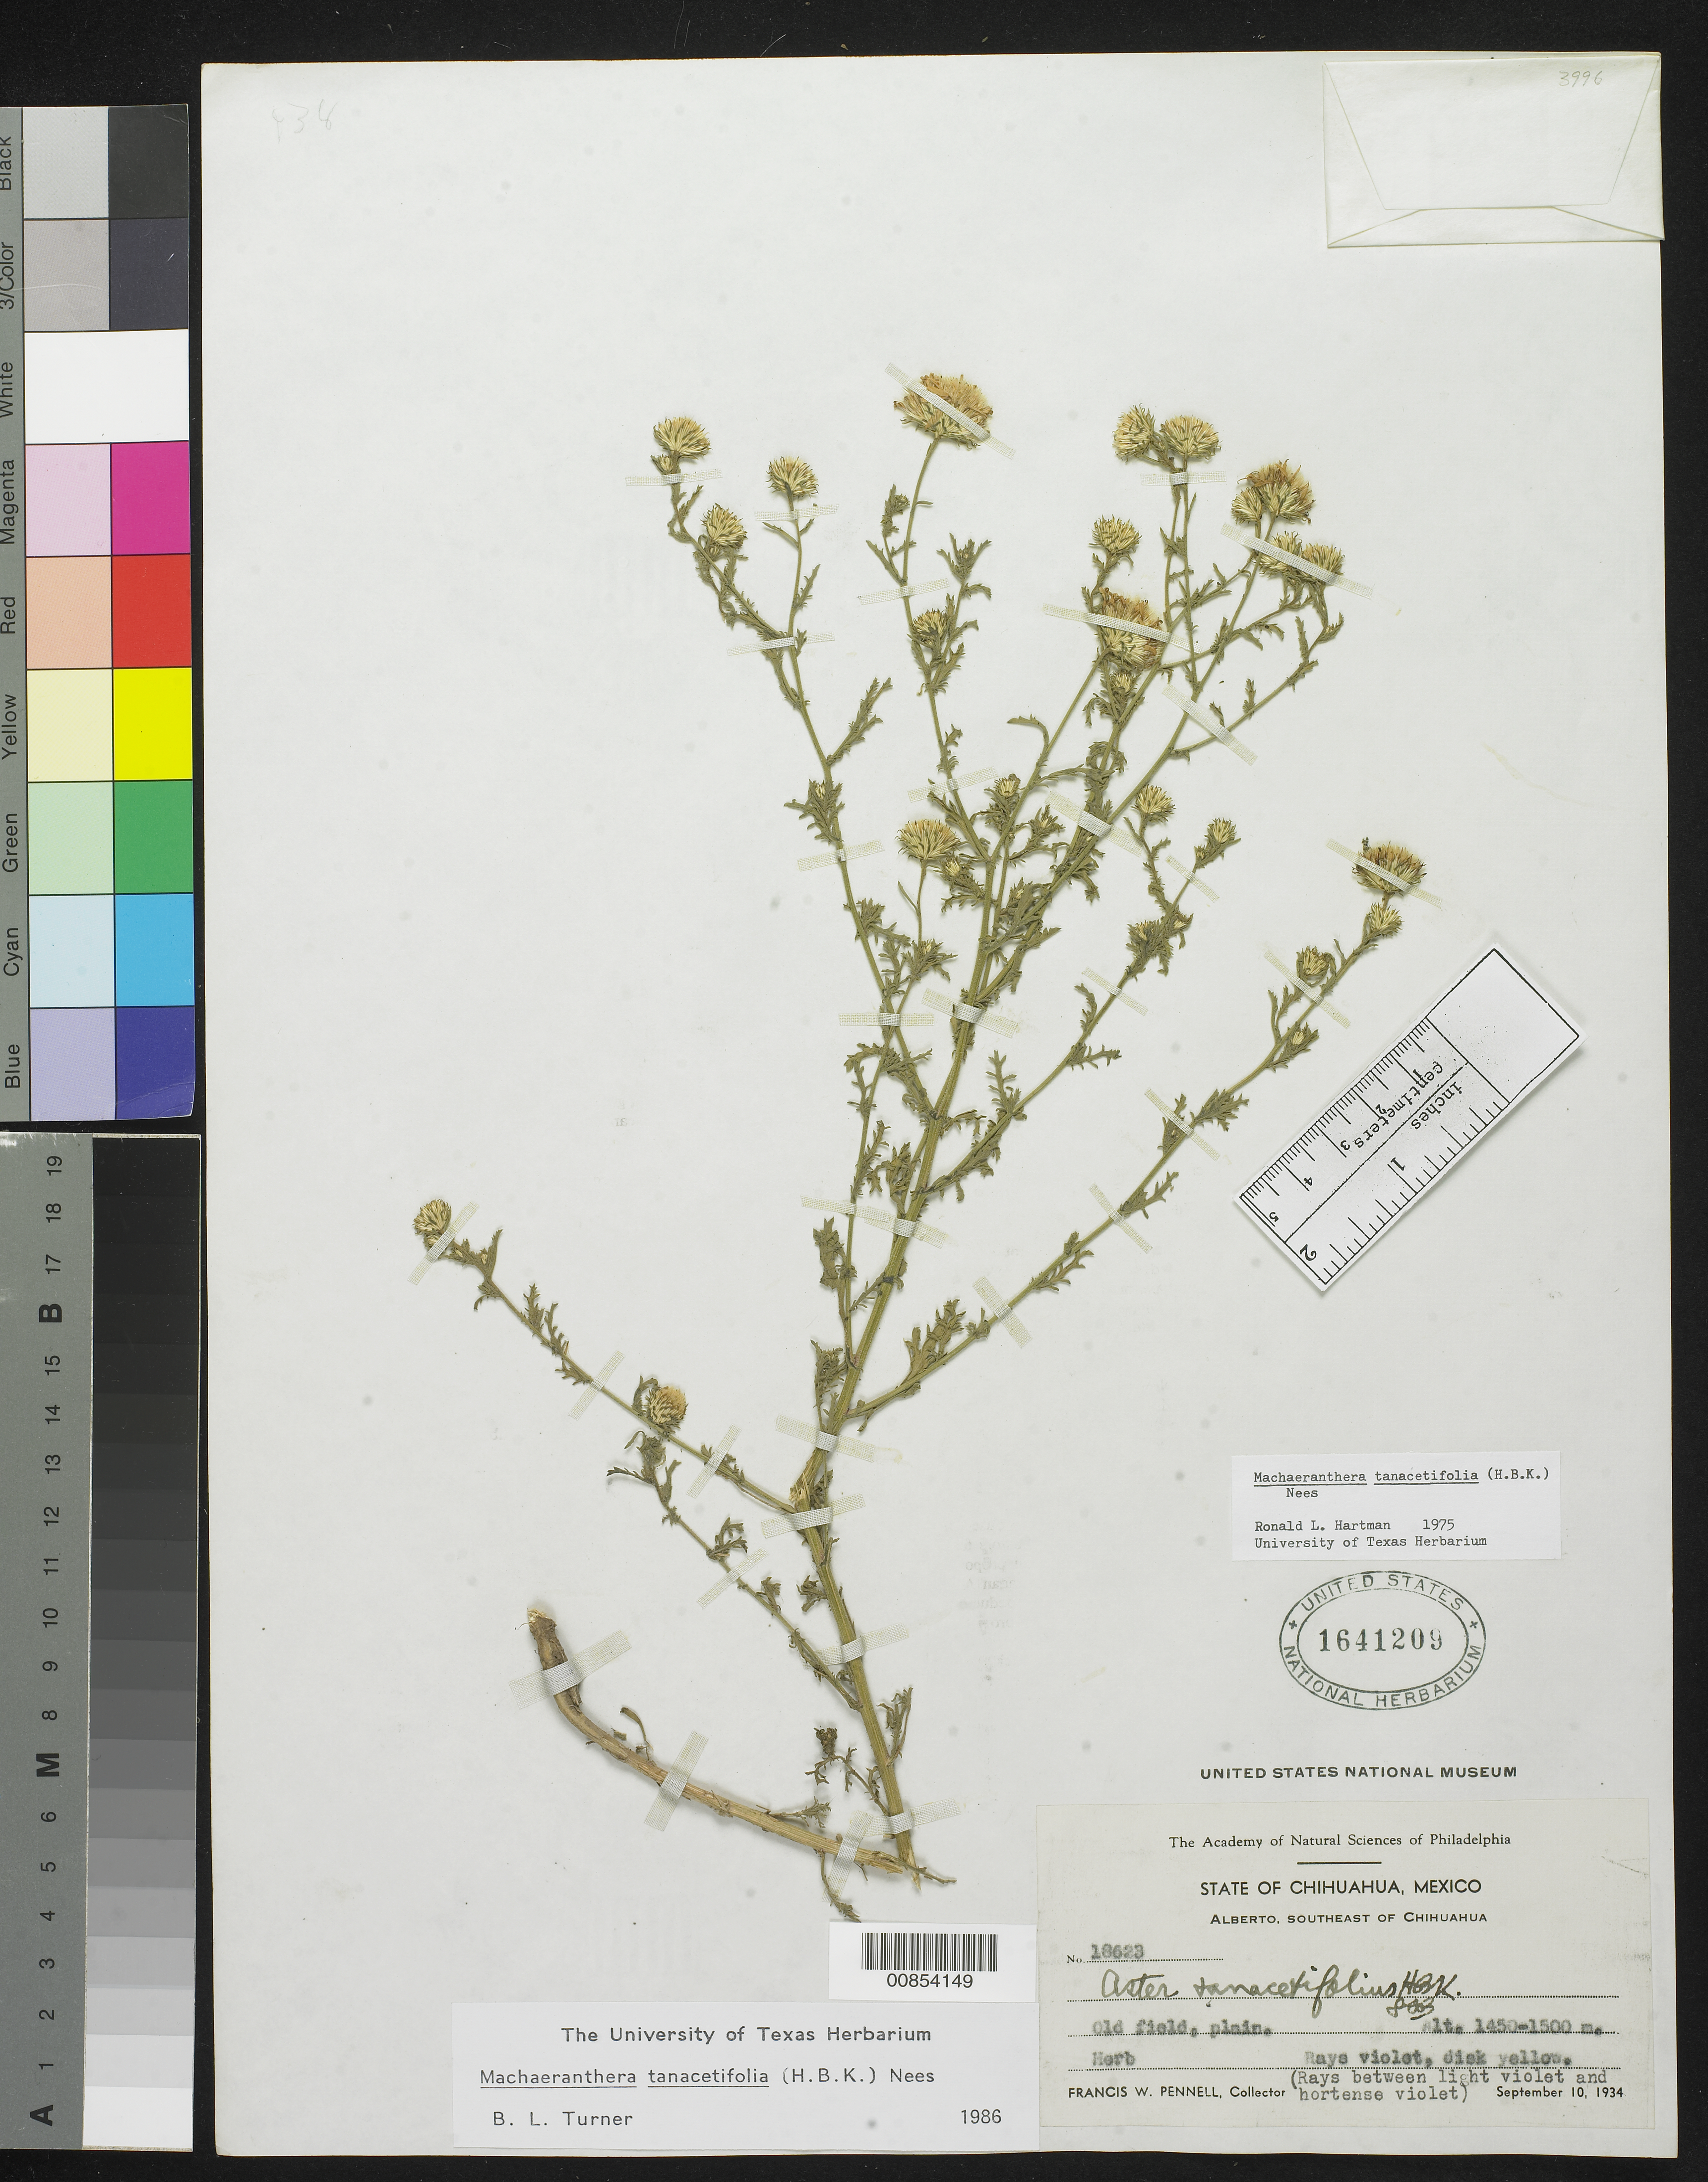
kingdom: Plantae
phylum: Tracheophyta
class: Magnoliopsida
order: Asterales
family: Asteraceae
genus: Machaeranthera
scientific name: Machaeranthera tanacetifolia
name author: (Kunth) Nees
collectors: F. W. Pennell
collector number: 18623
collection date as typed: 10 Sep 1934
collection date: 1934-09-10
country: Mexico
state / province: Chihuahua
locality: Alberto, Southeast Chihuahua.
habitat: Old field, plain.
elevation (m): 1500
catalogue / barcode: US 1641209